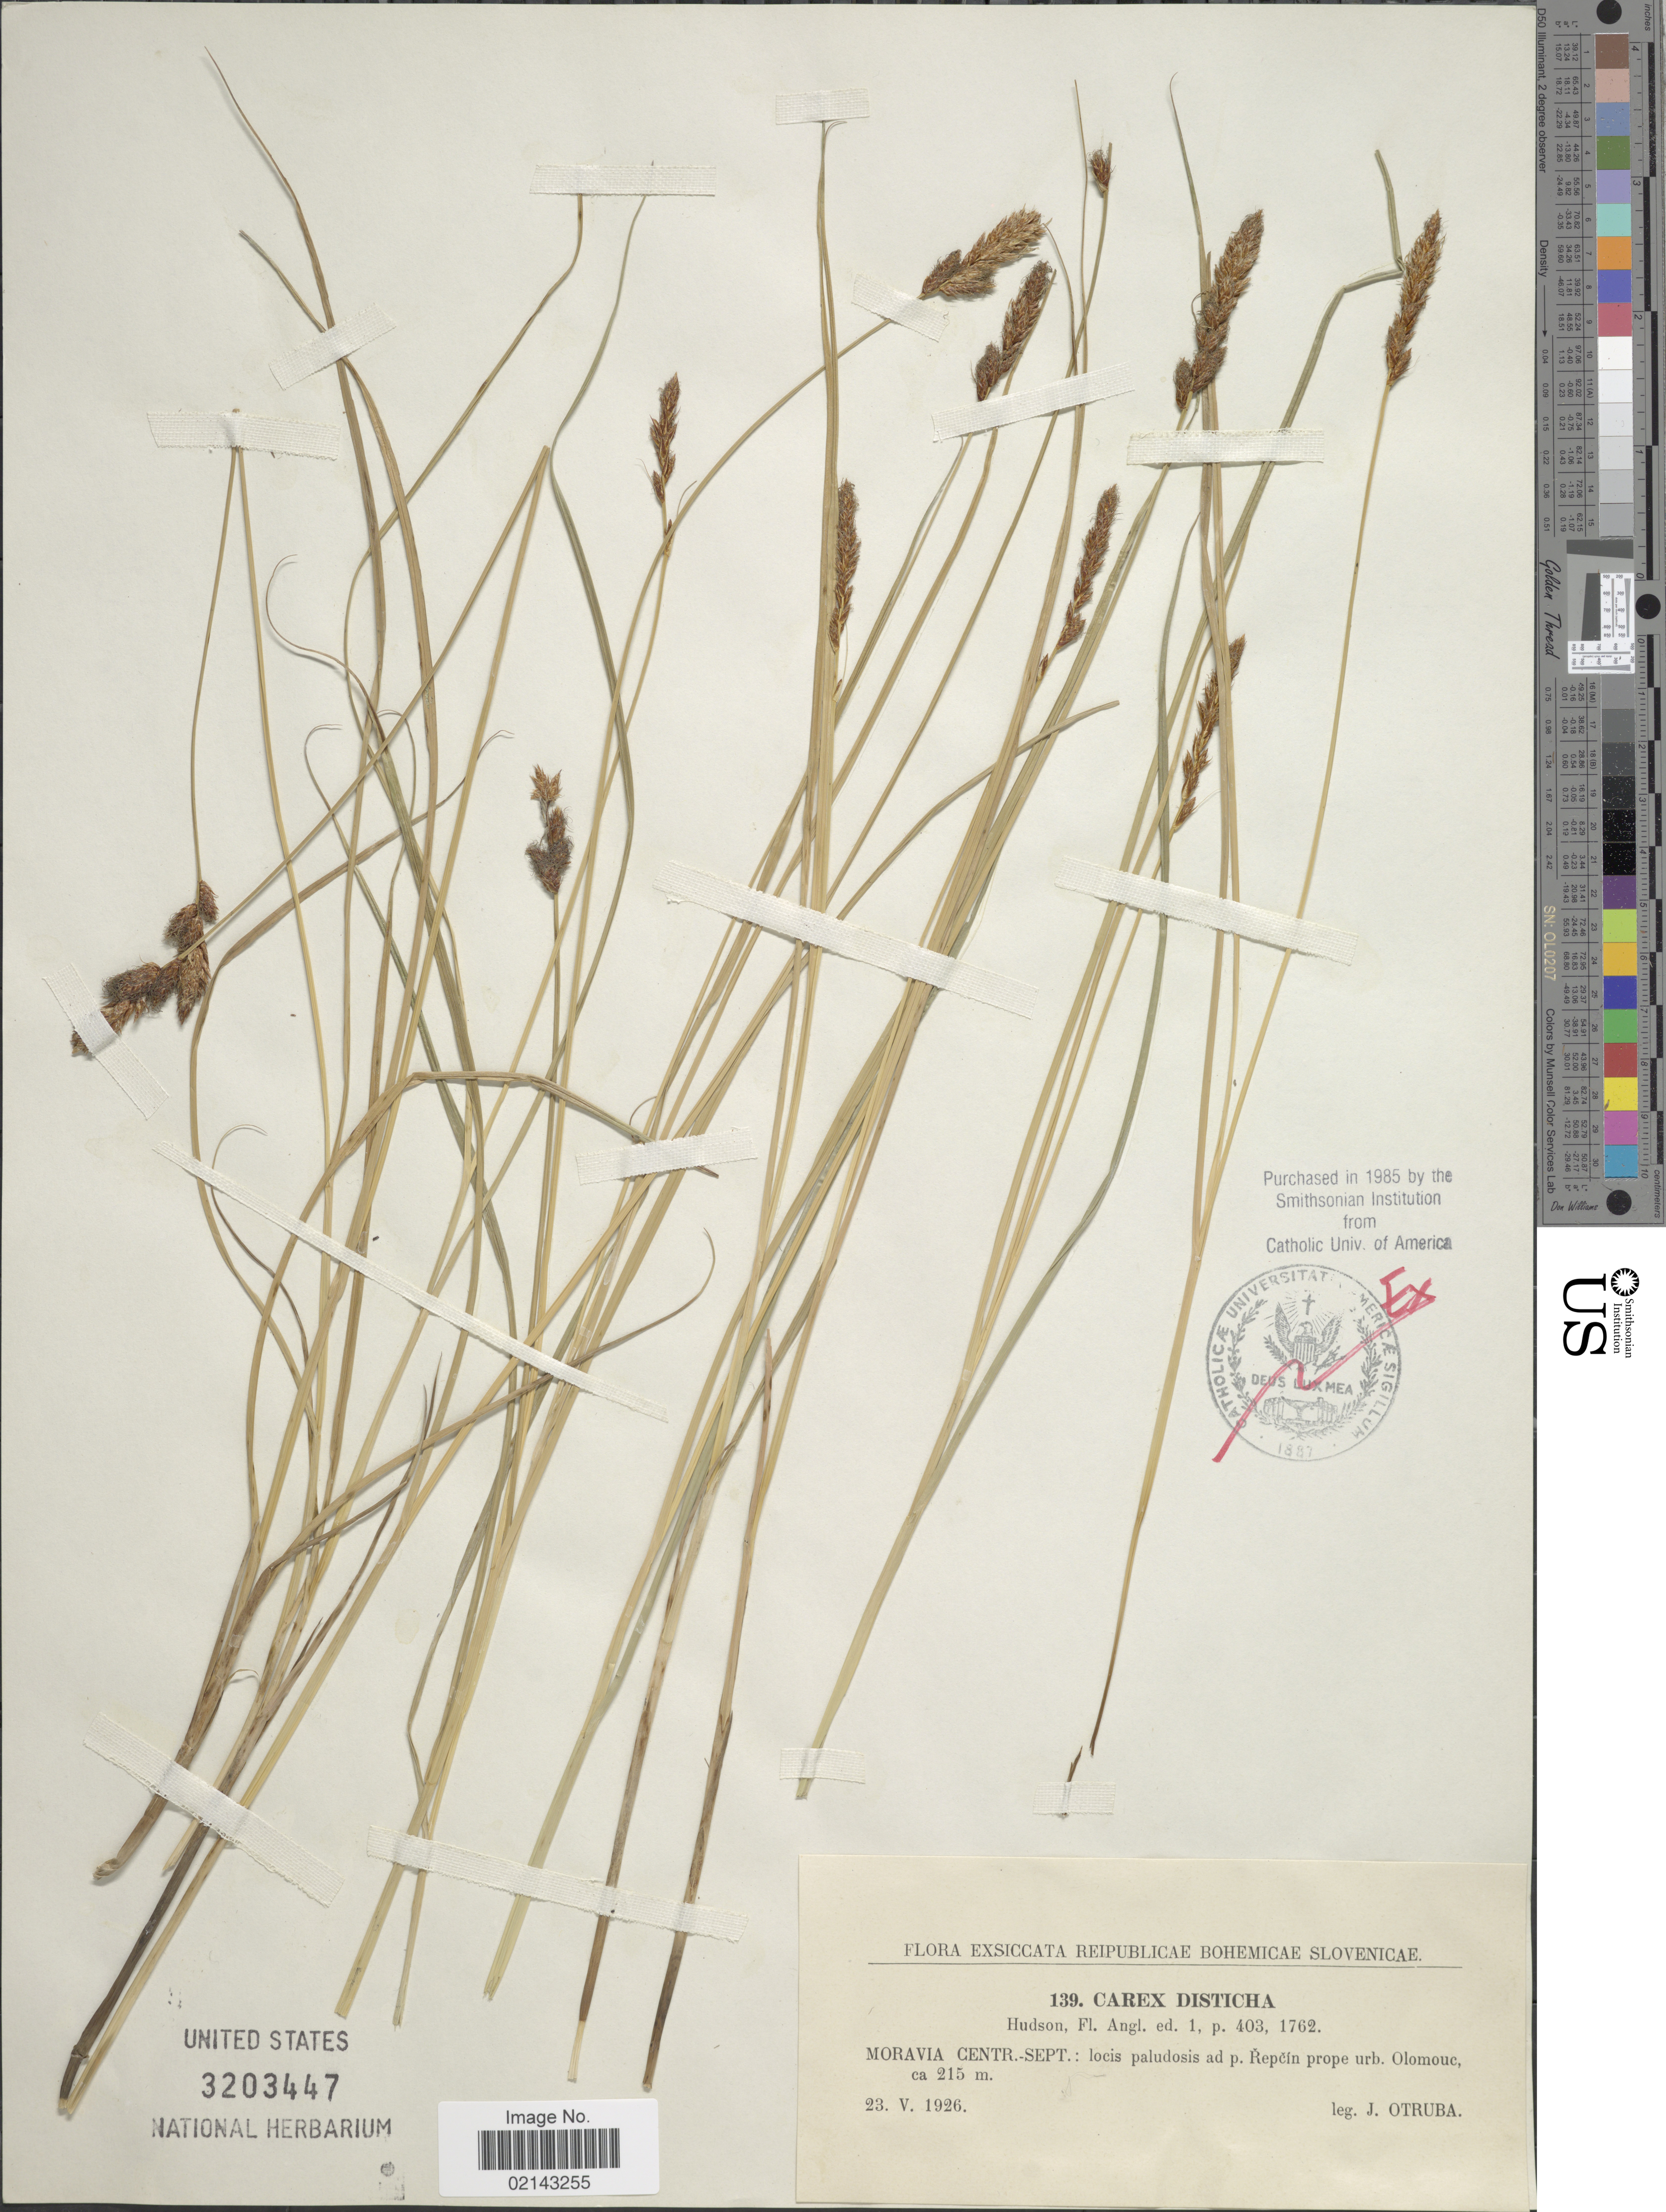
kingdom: Plantae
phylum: Tracheophyta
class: Liliopsida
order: Poales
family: Cyperaceae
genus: Carex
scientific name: Carex distachya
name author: Desf.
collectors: J. Otruba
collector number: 139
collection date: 1926-05-23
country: Czechia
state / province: Olomouc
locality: Moravia Centr.-Sept.: locis paludosis ad p. Repein prope urb. Olomuc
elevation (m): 215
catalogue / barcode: US 3203447